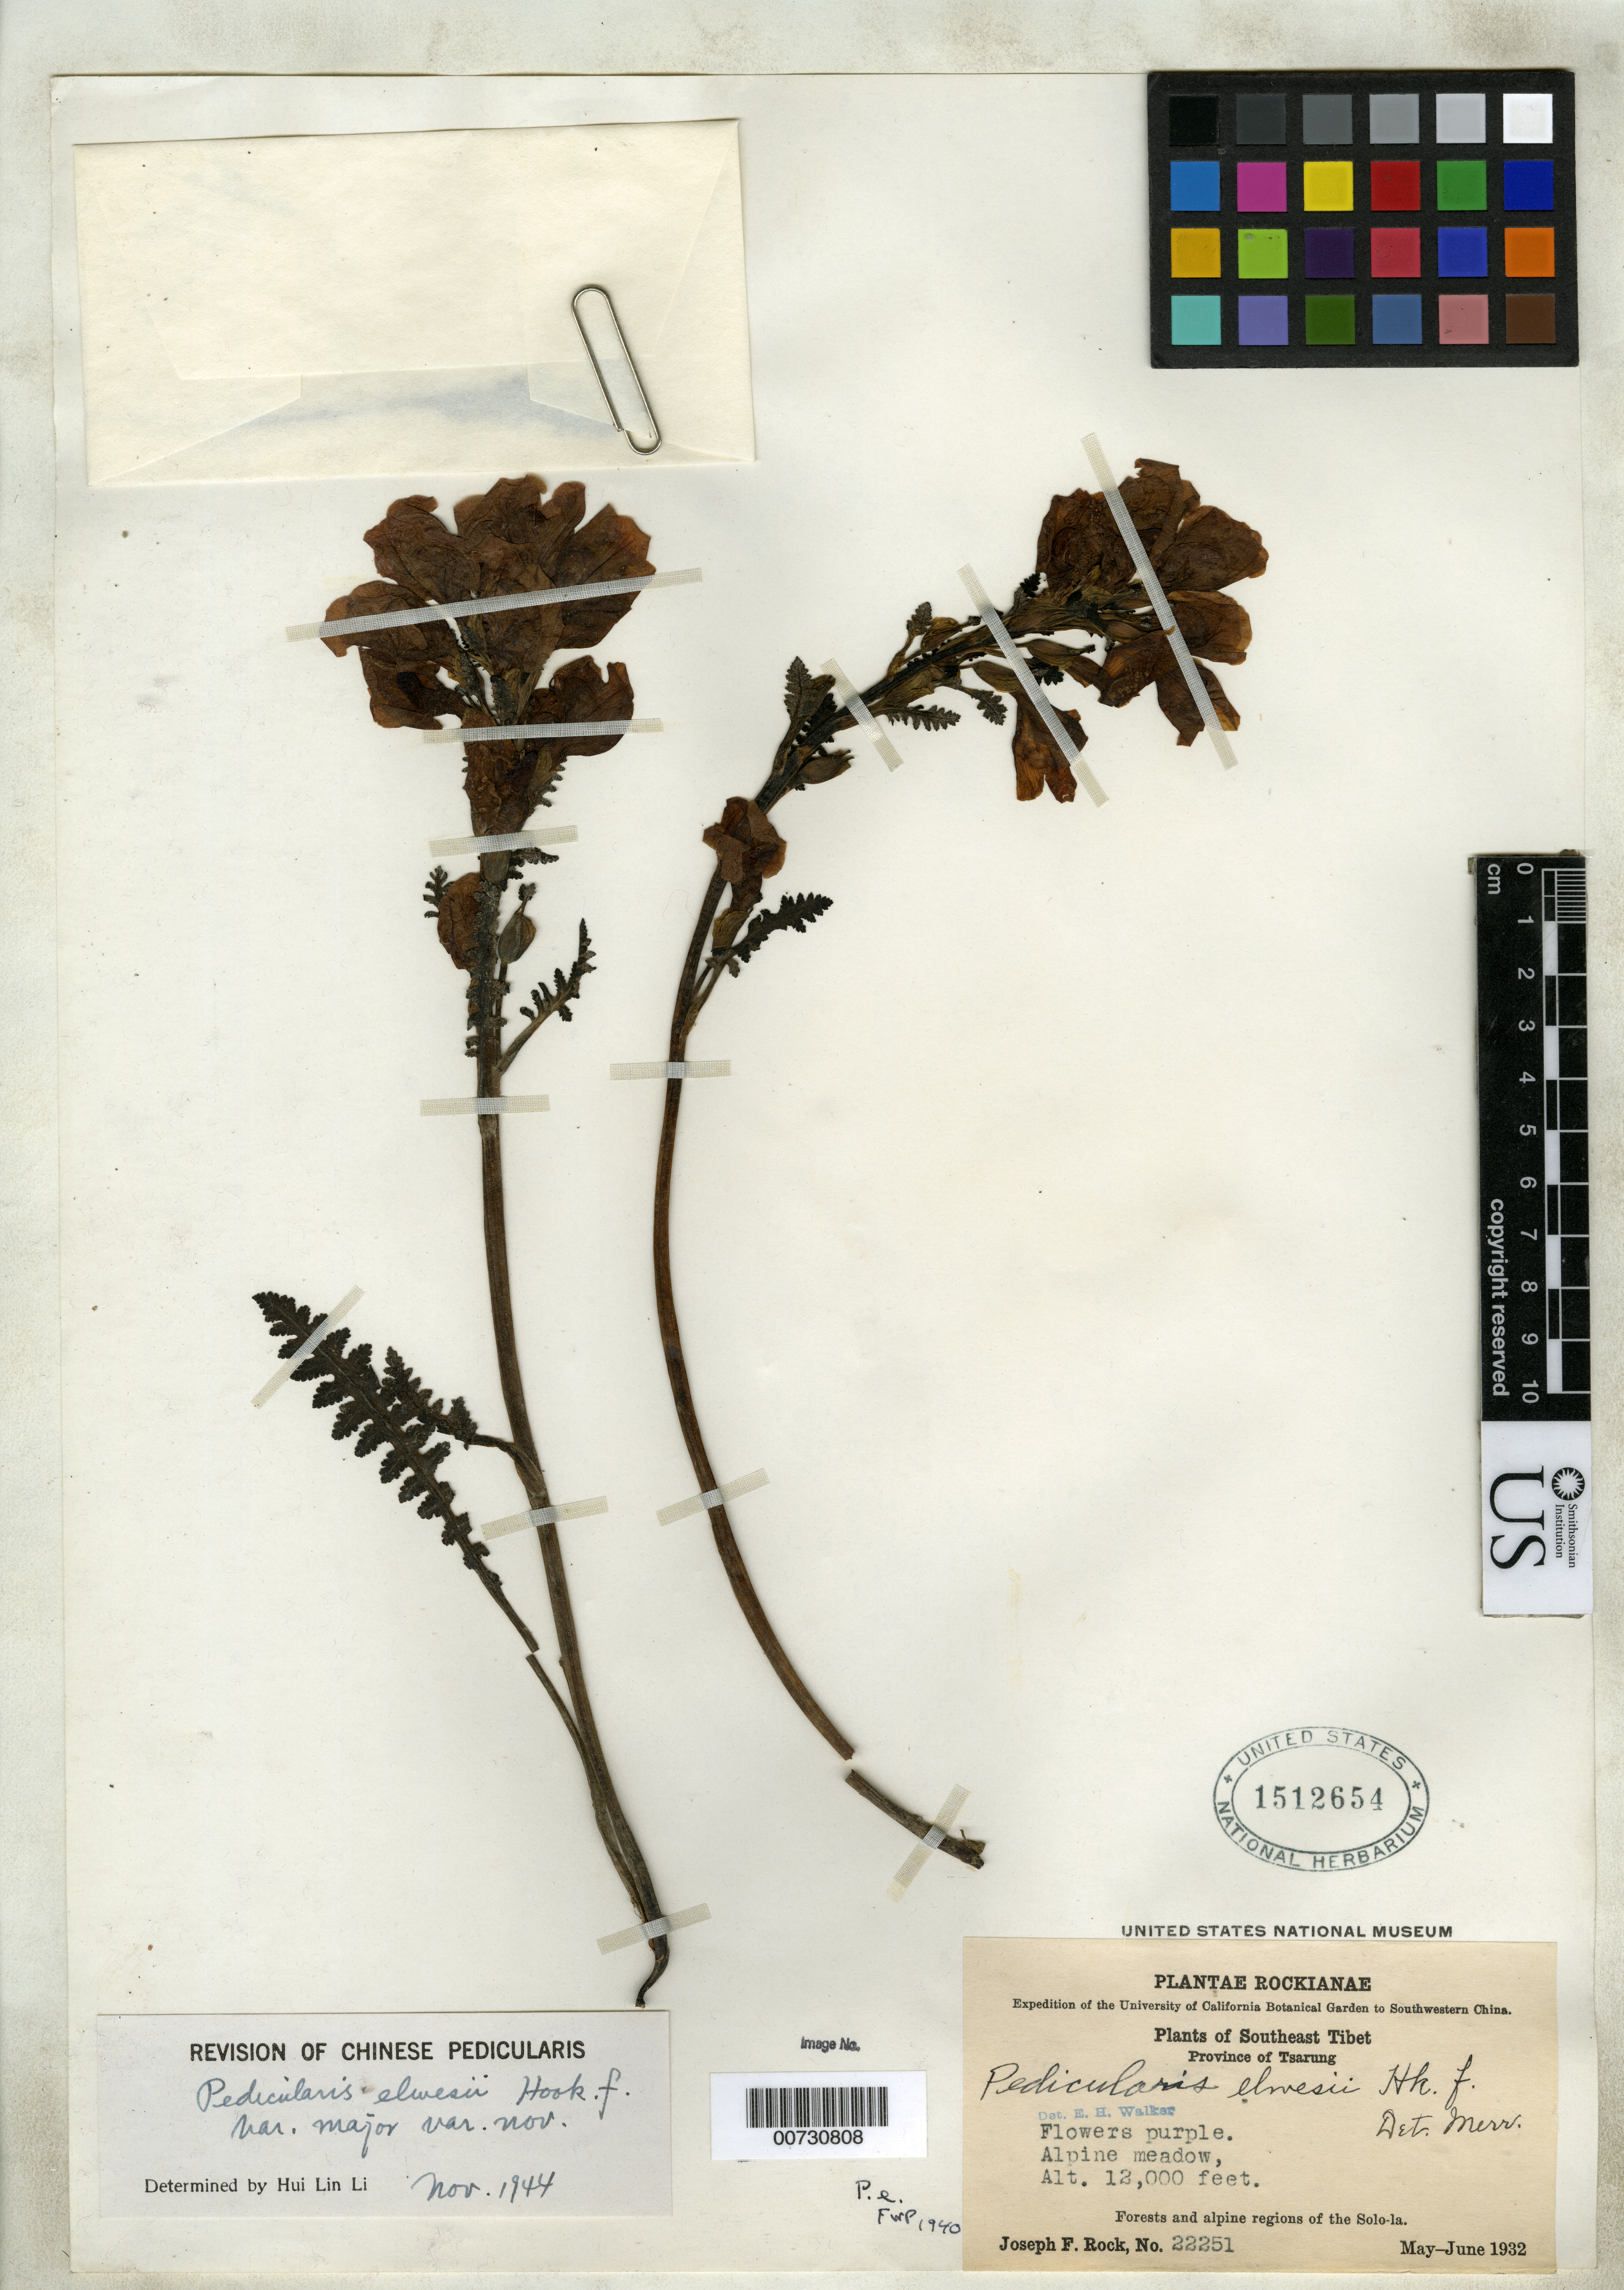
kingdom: Plantae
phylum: Tracheophyta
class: Magnoliopsida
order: Lamiales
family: Orobanchaceae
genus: Pedicularis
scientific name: Pedicularis elwesii var. major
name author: H.L. Li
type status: Isotype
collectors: J. F. Rock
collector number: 22251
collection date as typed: May 1932 to Jun 1932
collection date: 1932-05/1932-06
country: China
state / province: Xizang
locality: Prov. Of Tsarung, forests and alpine regions of the Solo-la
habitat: Alpine meadow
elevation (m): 3658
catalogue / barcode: US 1512654